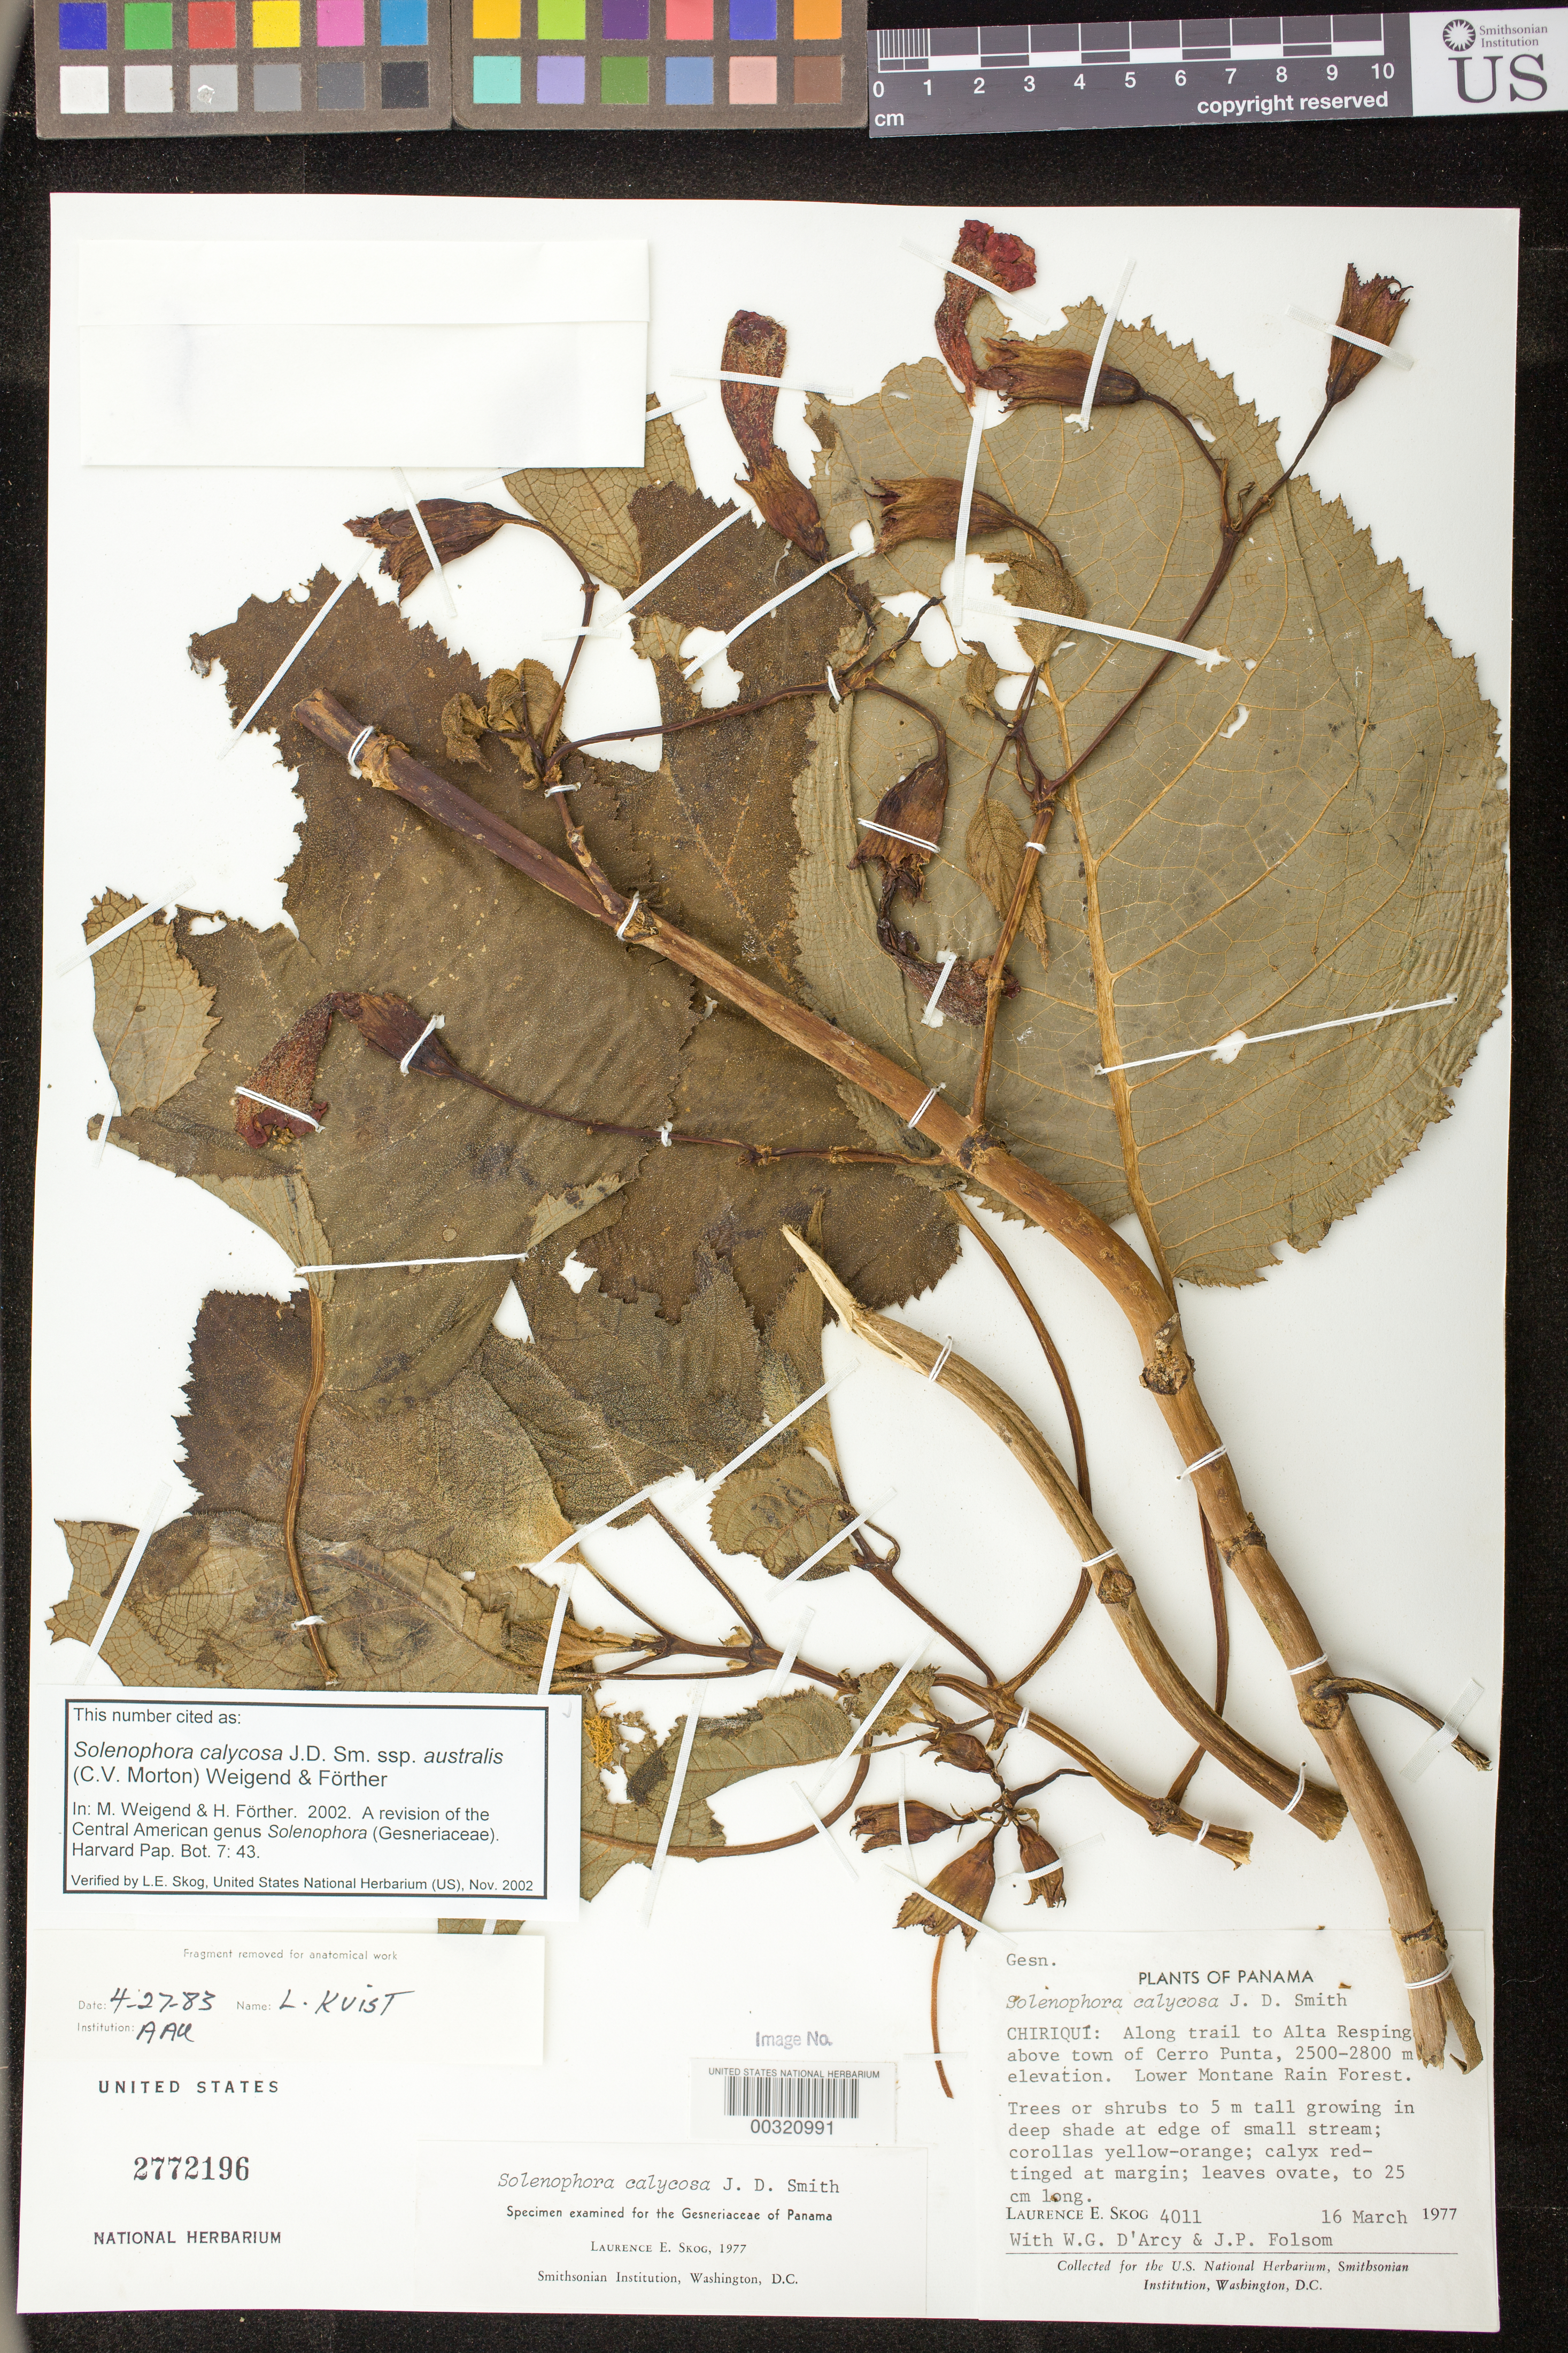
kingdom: Plantae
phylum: Tracheophyta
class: Magnoliopsida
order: Lamiales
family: Gesneriaceae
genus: Solenophora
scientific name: Solenophora calycosa subsp. australis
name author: (C.V. Morton) Weigend & Förther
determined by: Weigend; Förther, Harald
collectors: L. E. Skog, W. G. D'Arcy & J. P. Folsom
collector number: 4011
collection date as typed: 16 Mar 1977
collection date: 1977-03-16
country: Panama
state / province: Chiriquí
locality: Along trail to Alta Respinga above town of Cerro Punta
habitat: Lower montane rain forest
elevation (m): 2500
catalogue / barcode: US 2772196